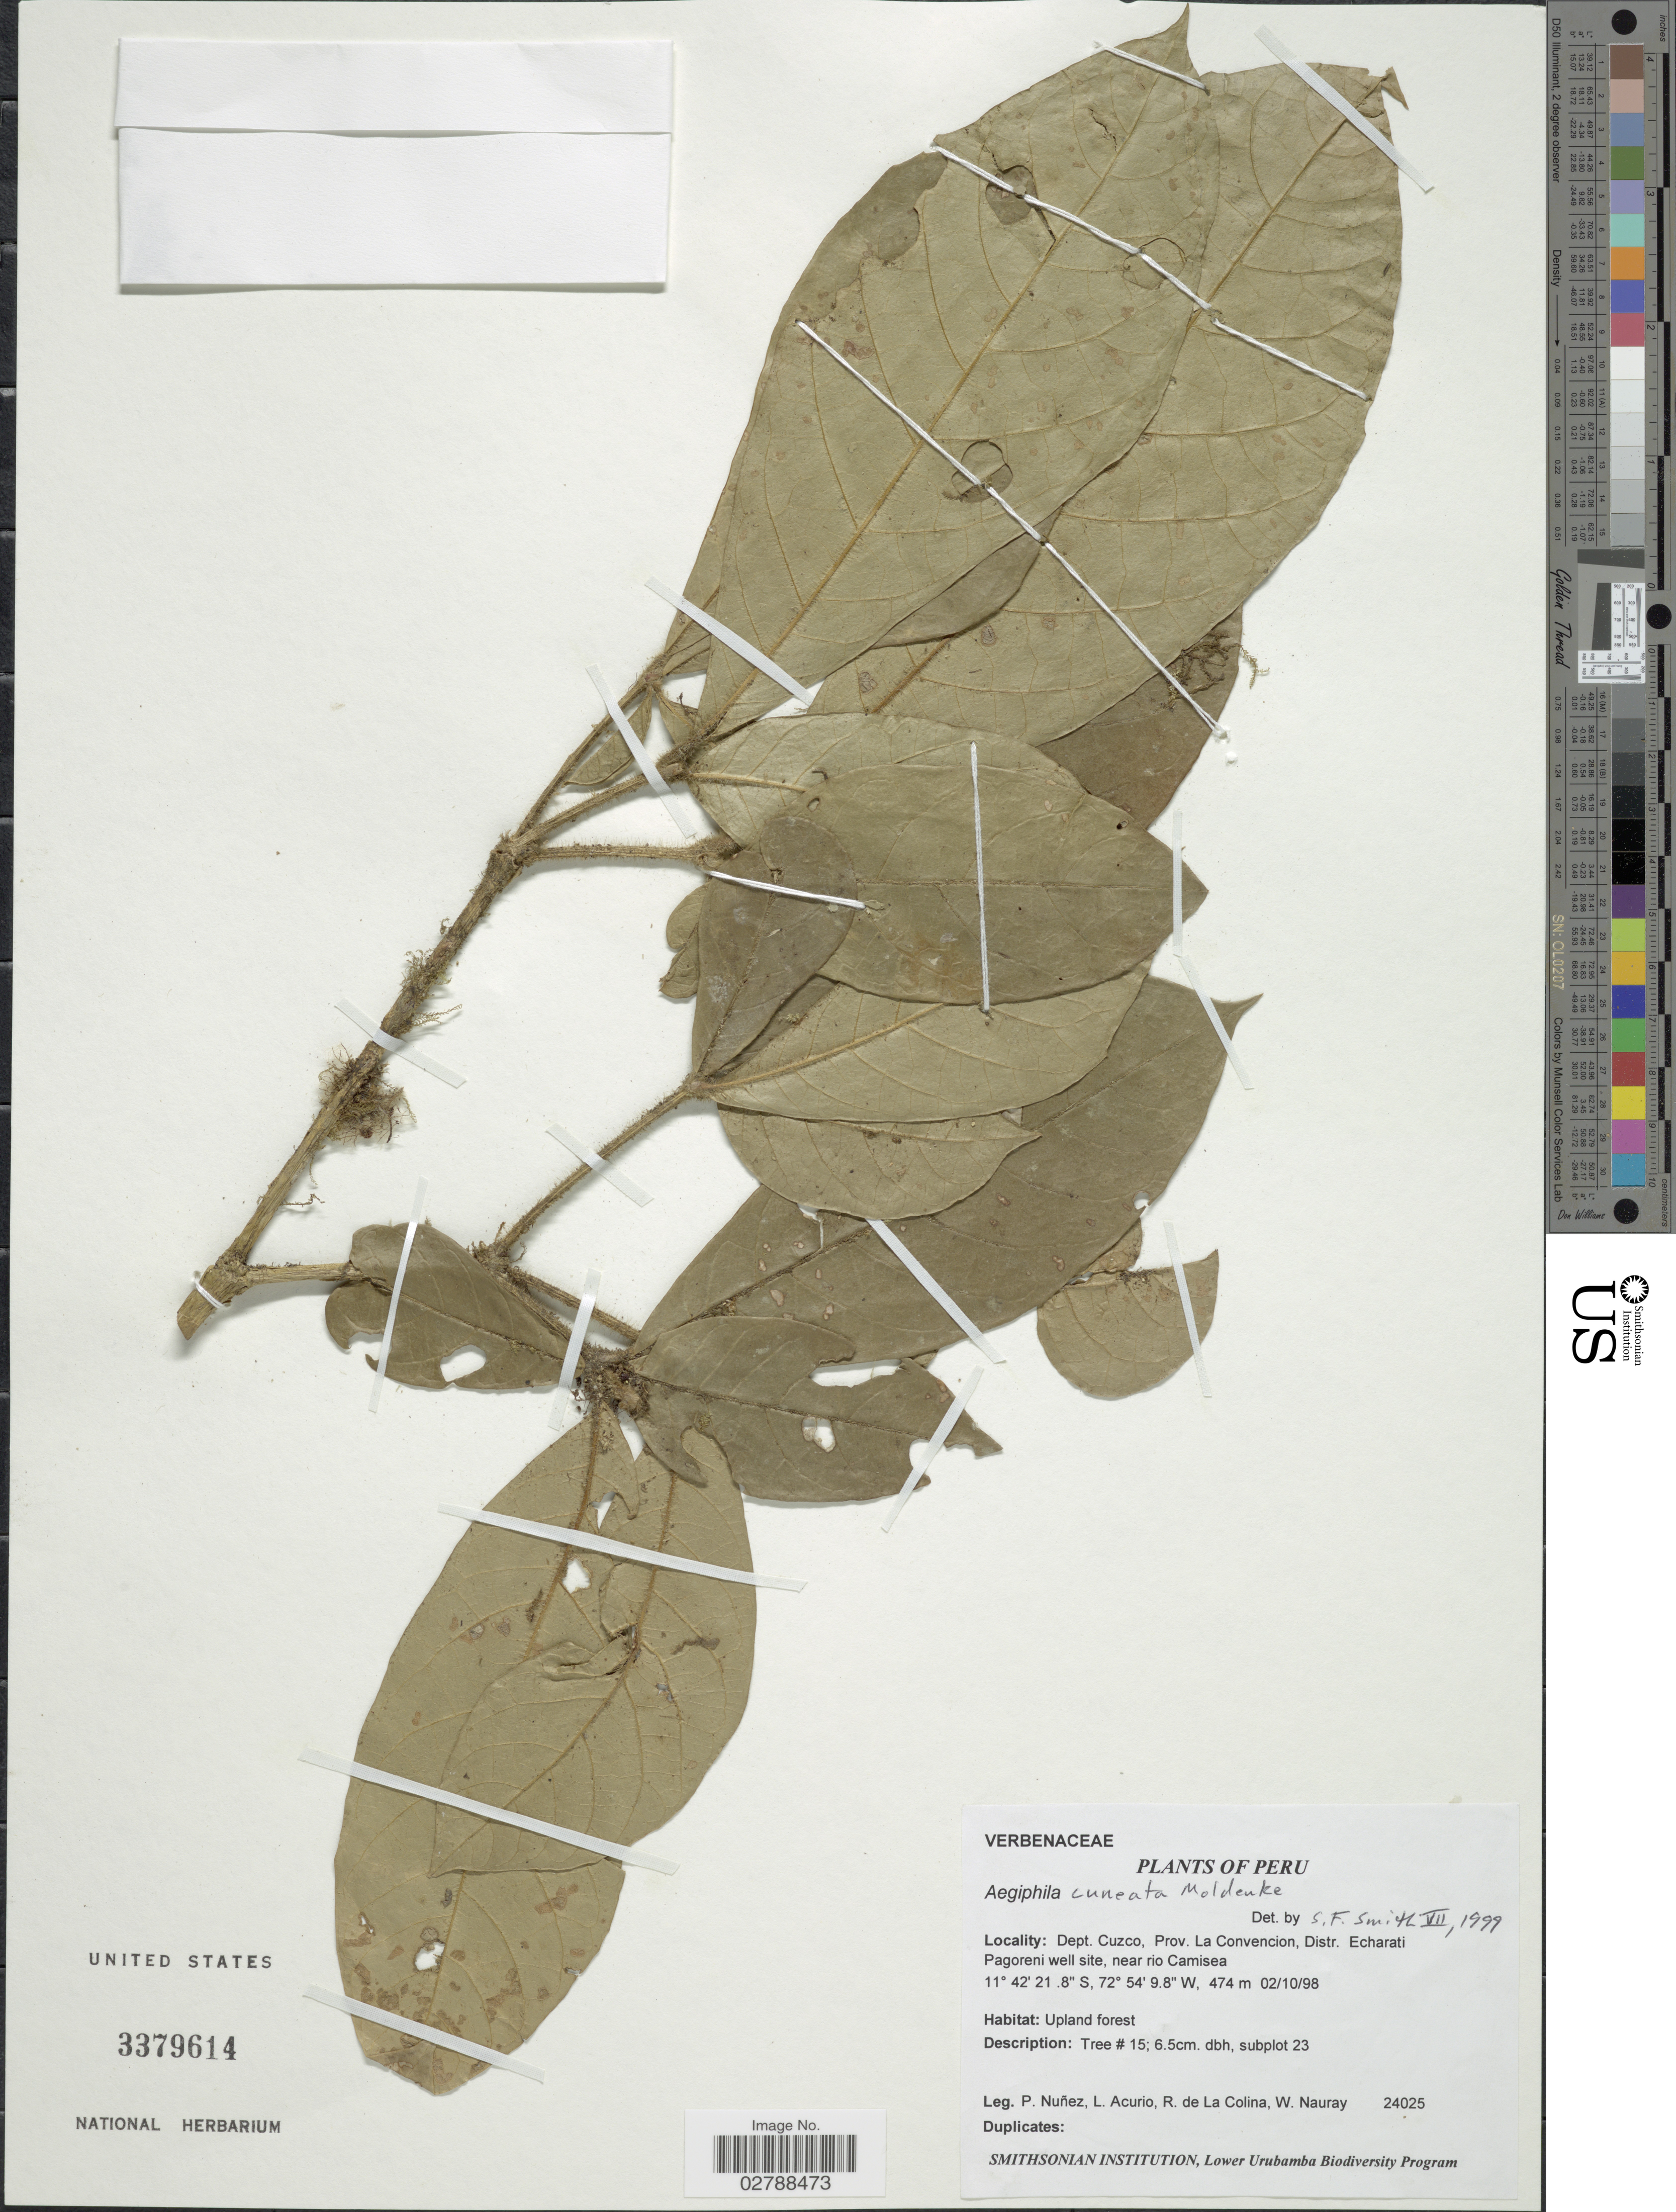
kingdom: Plantae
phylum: Tracheophyta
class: Magnoliopsida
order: Lamiales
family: Lamiaceae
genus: Aegiphila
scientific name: Aegiphila cuneata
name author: Moldenke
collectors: P. Nuñez V., L. Acurio, R. de La Colina & W. Nauray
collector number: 24025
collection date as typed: Transcribed d/m/y: 2/10/98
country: Peru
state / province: Cusco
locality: Dept. Cuzco, Prov. La Convencion, Distr. Echarati Pagoreni well site, near rio Camisea.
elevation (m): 474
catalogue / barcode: US 3379614